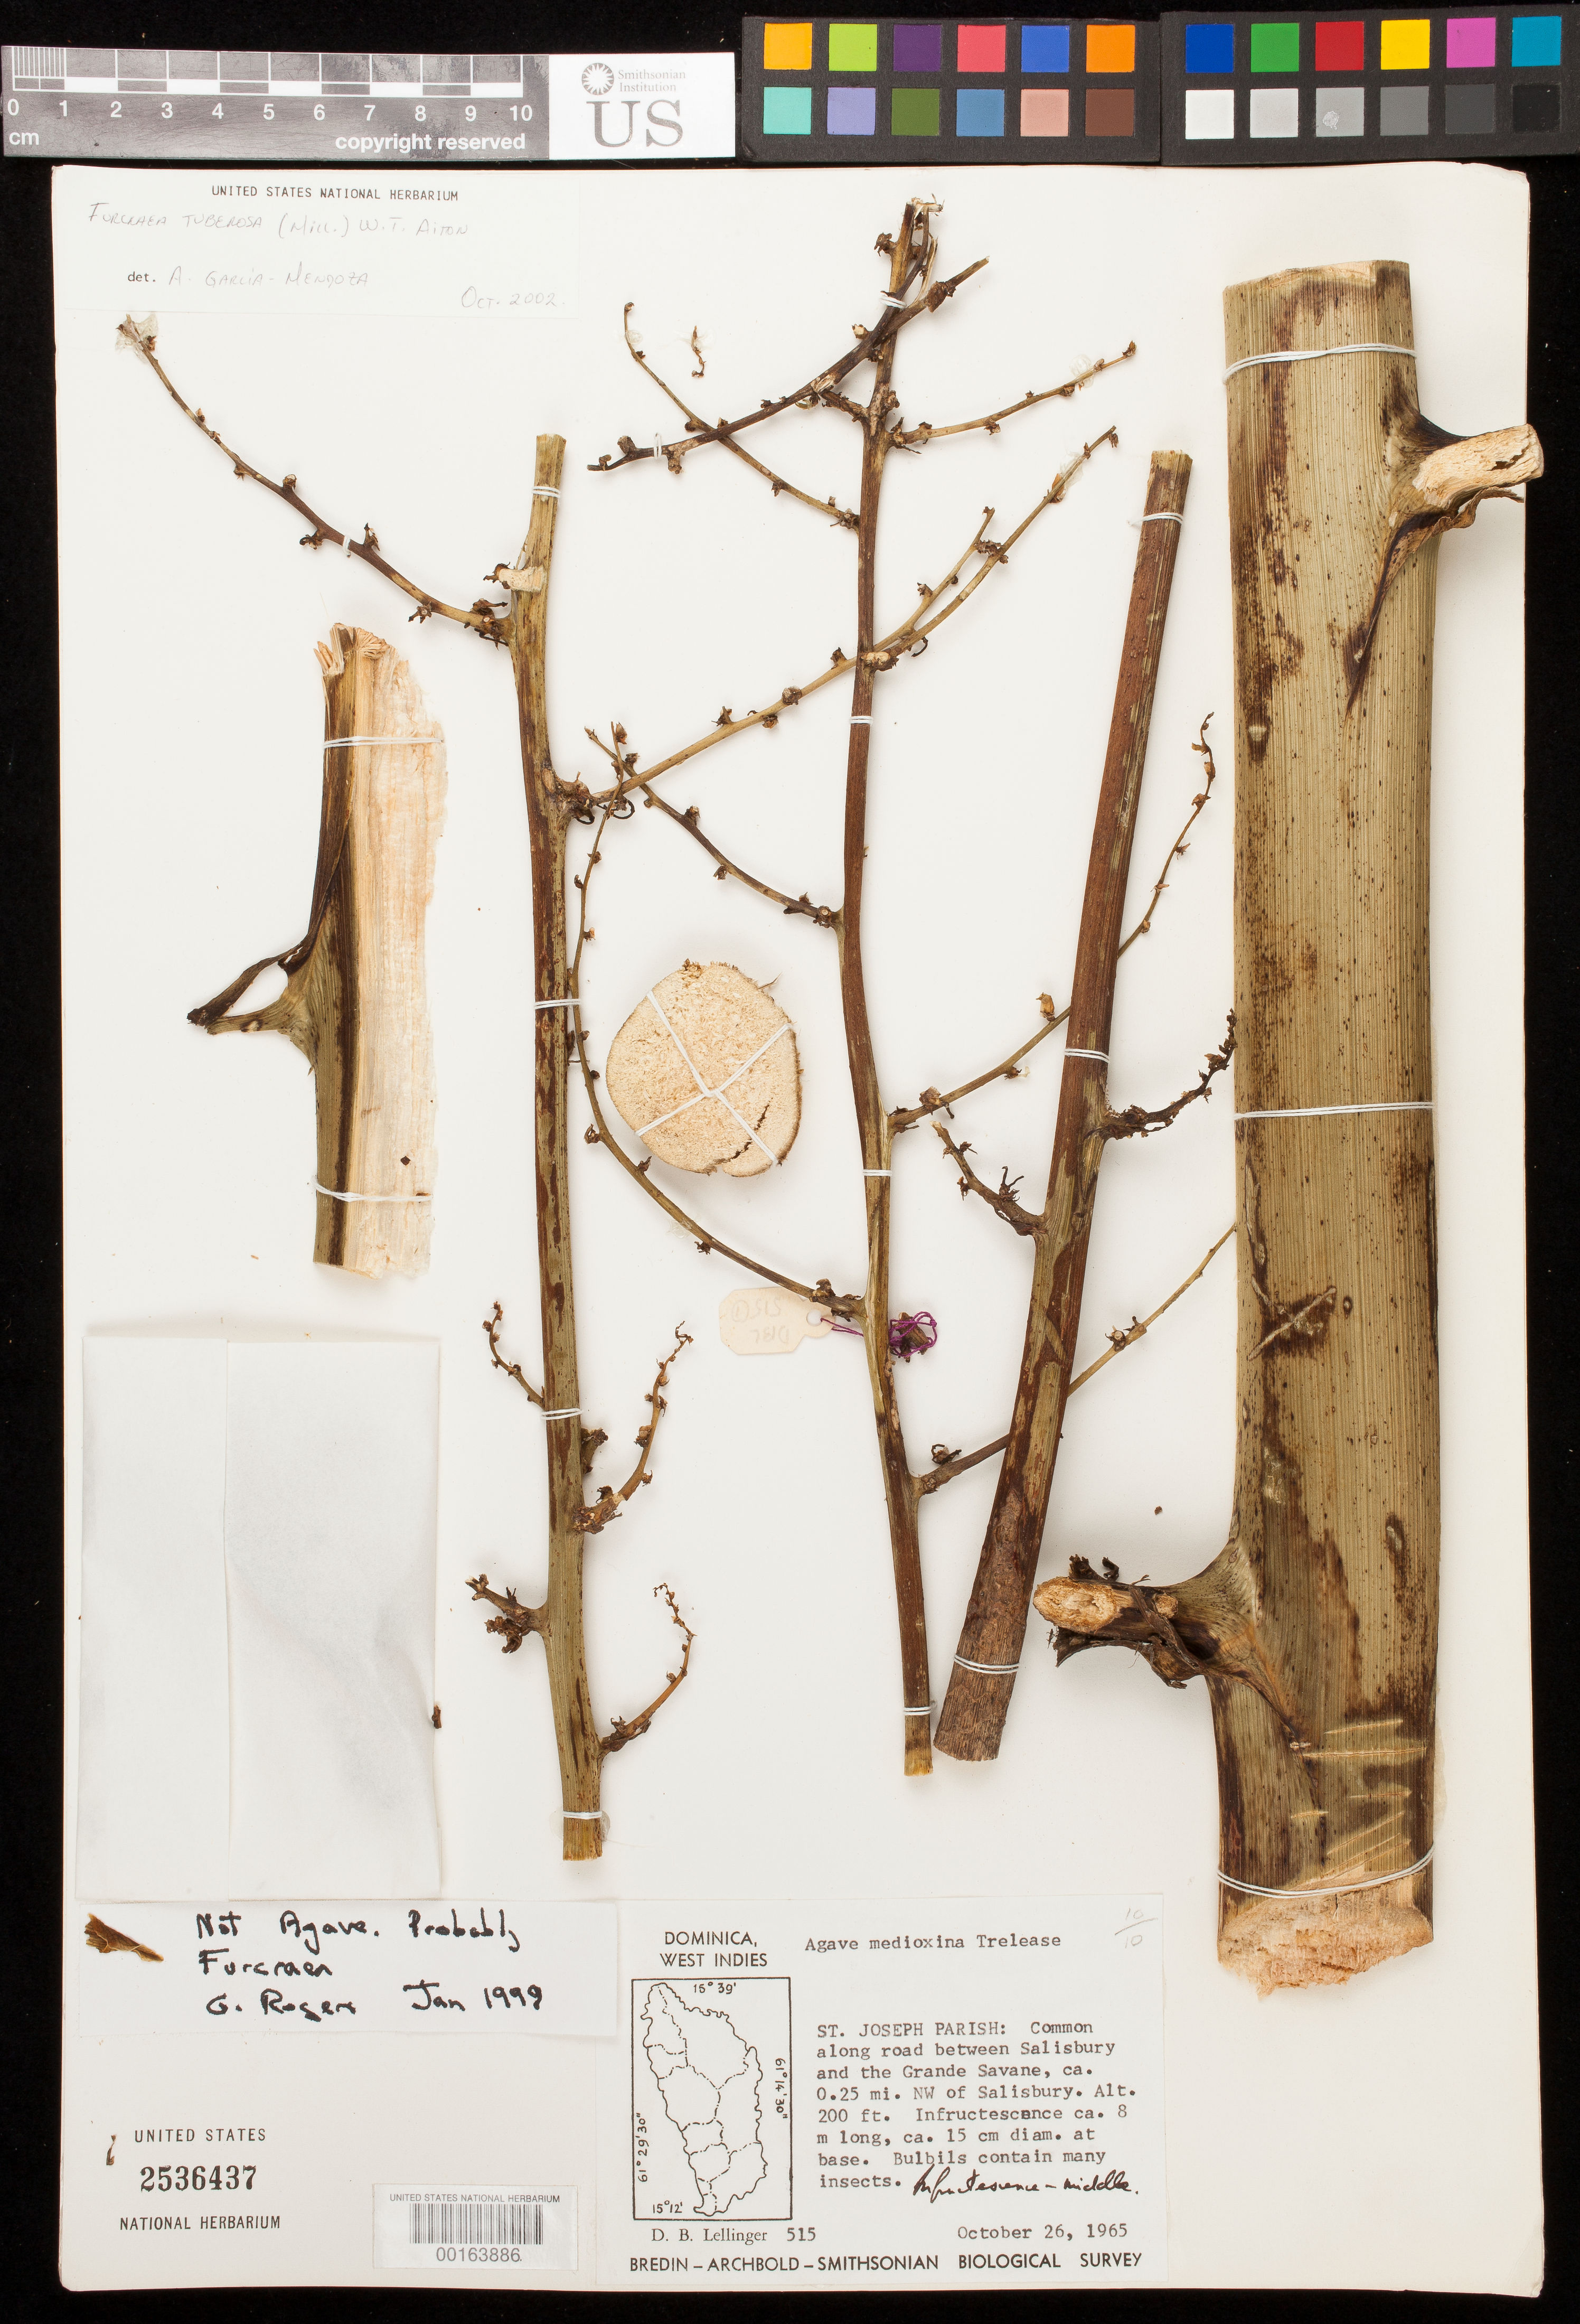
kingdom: Plantae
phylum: Tracheophyta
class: Liliopsida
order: Asparagales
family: Asparagaceae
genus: Furcraea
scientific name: Furcraea tuberosa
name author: (Mill.) W.T. Aiton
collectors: D. B. Lellinger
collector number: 515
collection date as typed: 26 Oct 1965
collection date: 1965-10-26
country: Dominica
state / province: St. Joseph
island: Dominica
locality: Along road between salisbury and the grande savane, ca 0.25 mi nw of salisbury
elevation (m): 61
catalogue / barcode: US 2536437